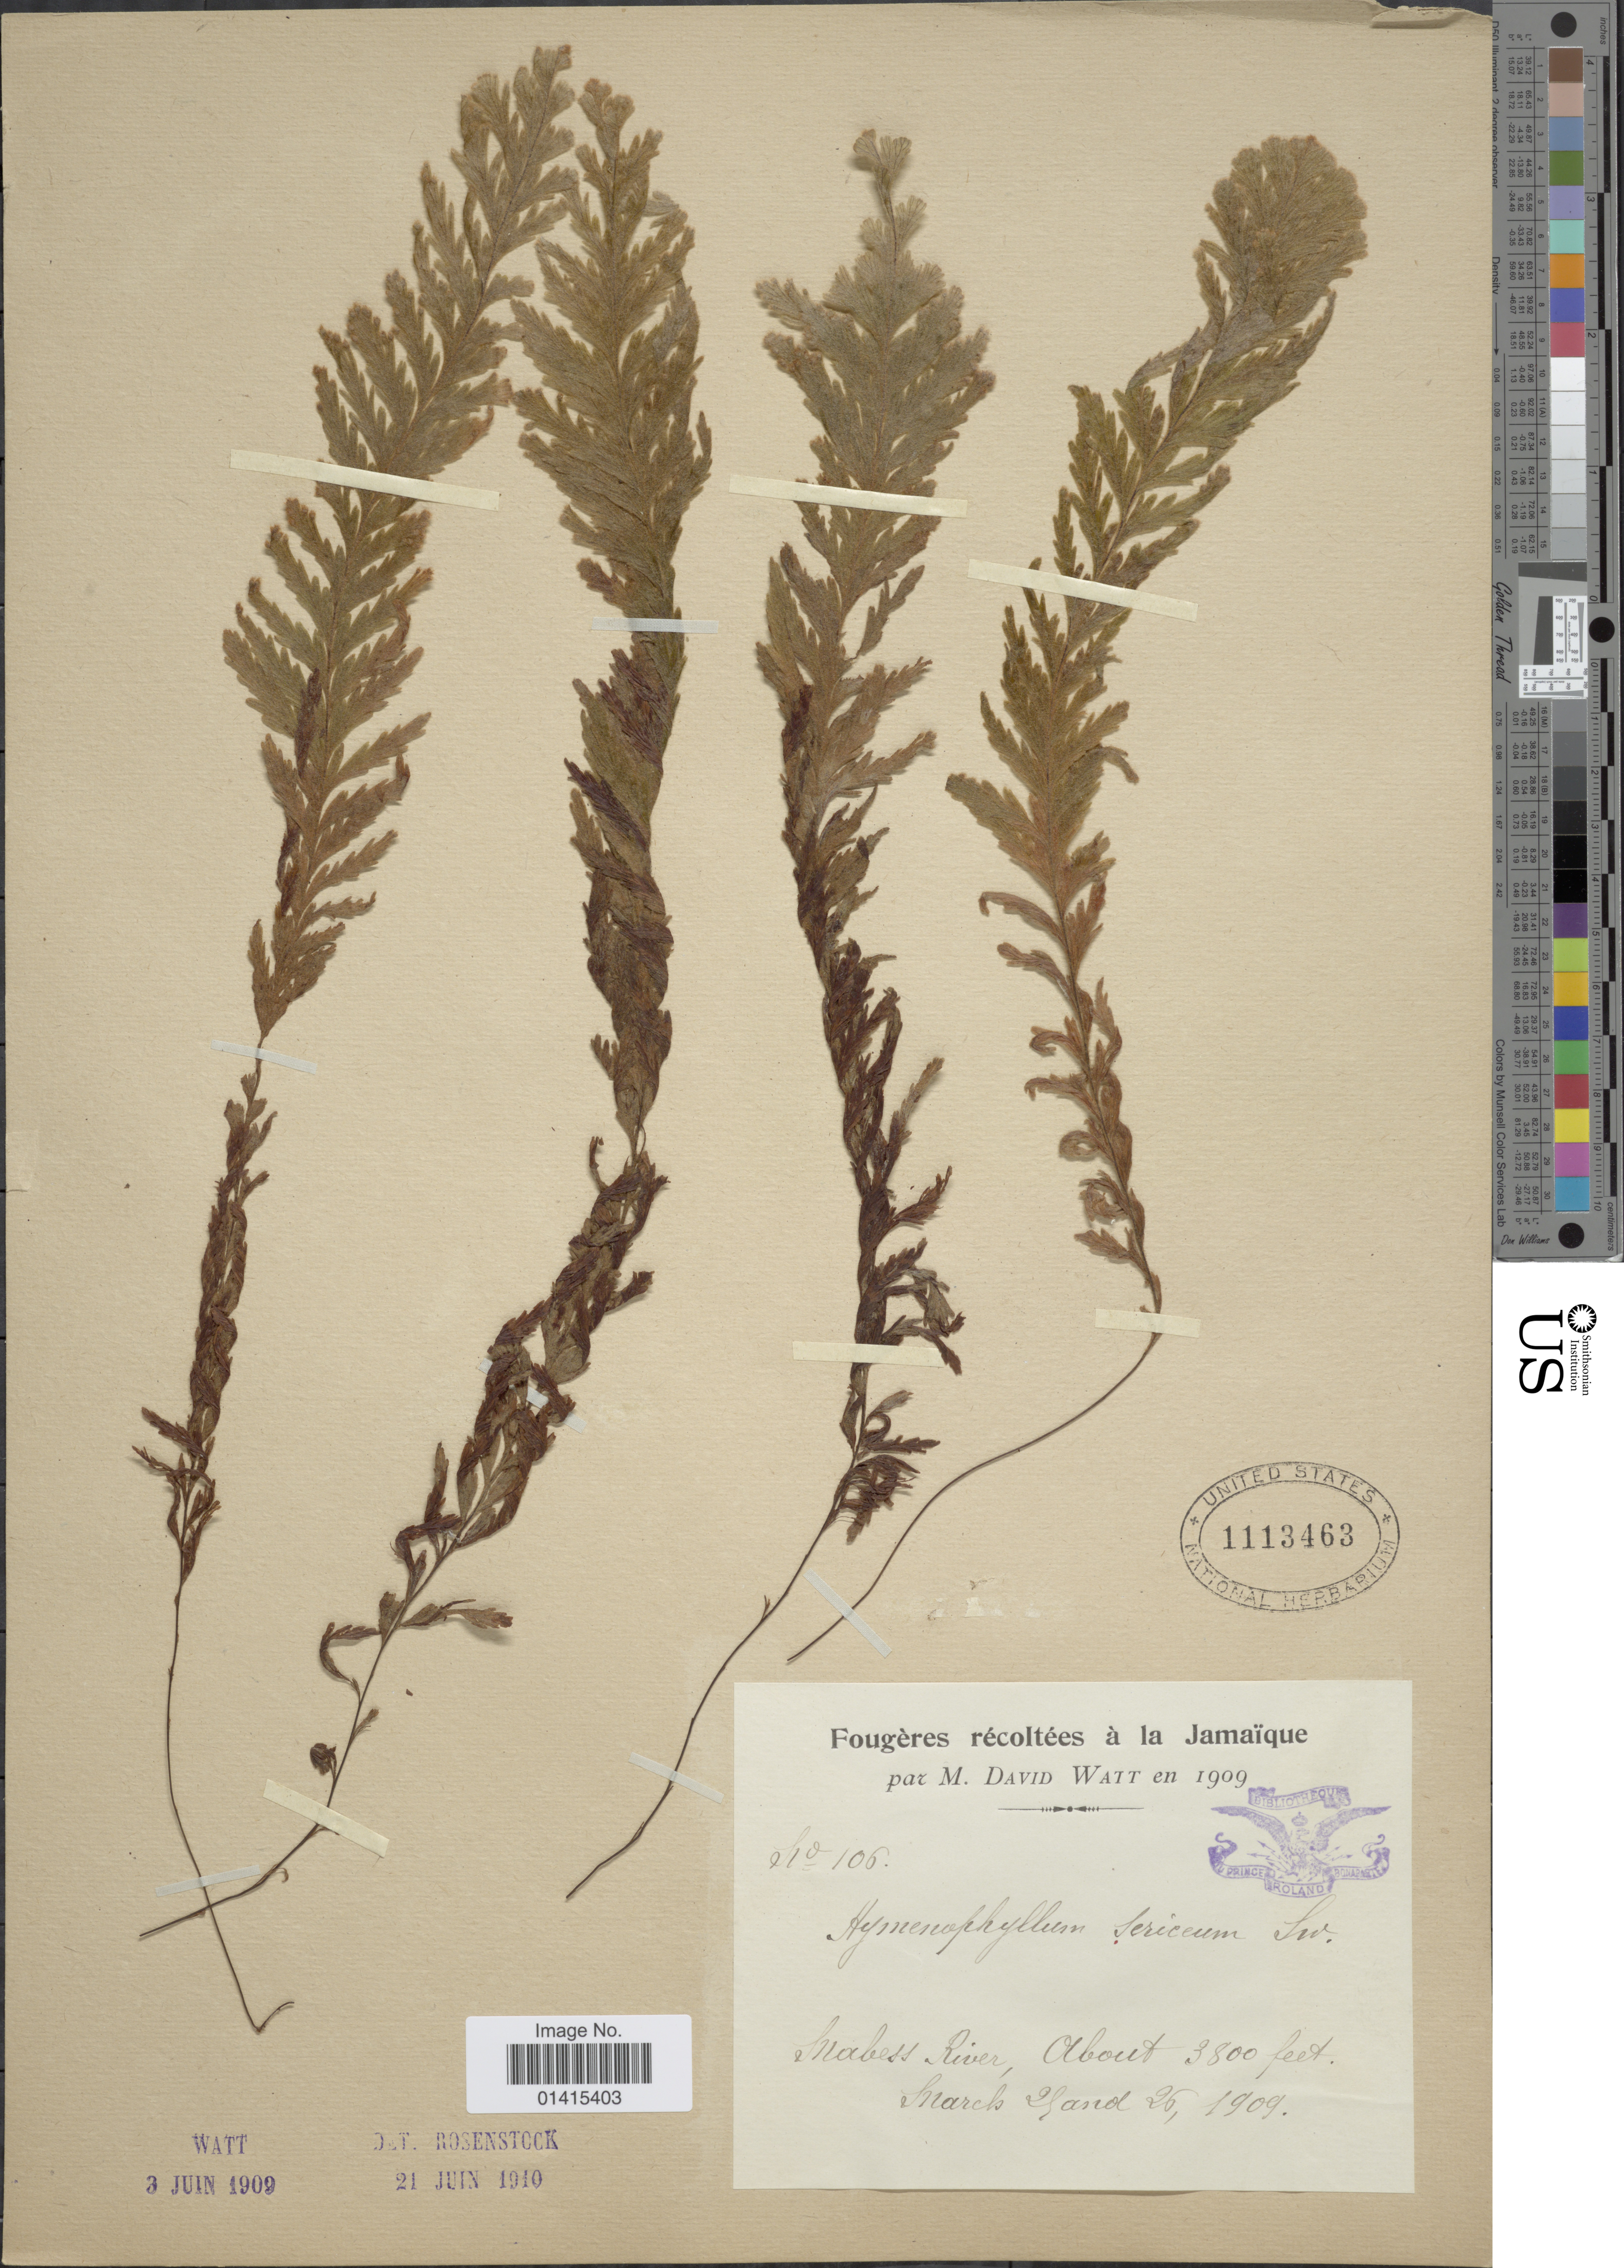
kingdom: Plantae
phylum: Tracheophyta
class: Polypodiopsida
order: Hymenophyllales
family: Hymenophyllaceae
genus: Hymenophyllum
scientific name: Hymenophyllum sericeum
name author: Sw. in Schrad.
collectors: M. Watt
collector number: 106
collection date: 1909-03-25/1909-03-26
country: Jamaica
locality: Mabess River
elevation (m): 1158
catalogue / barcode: US 1113463